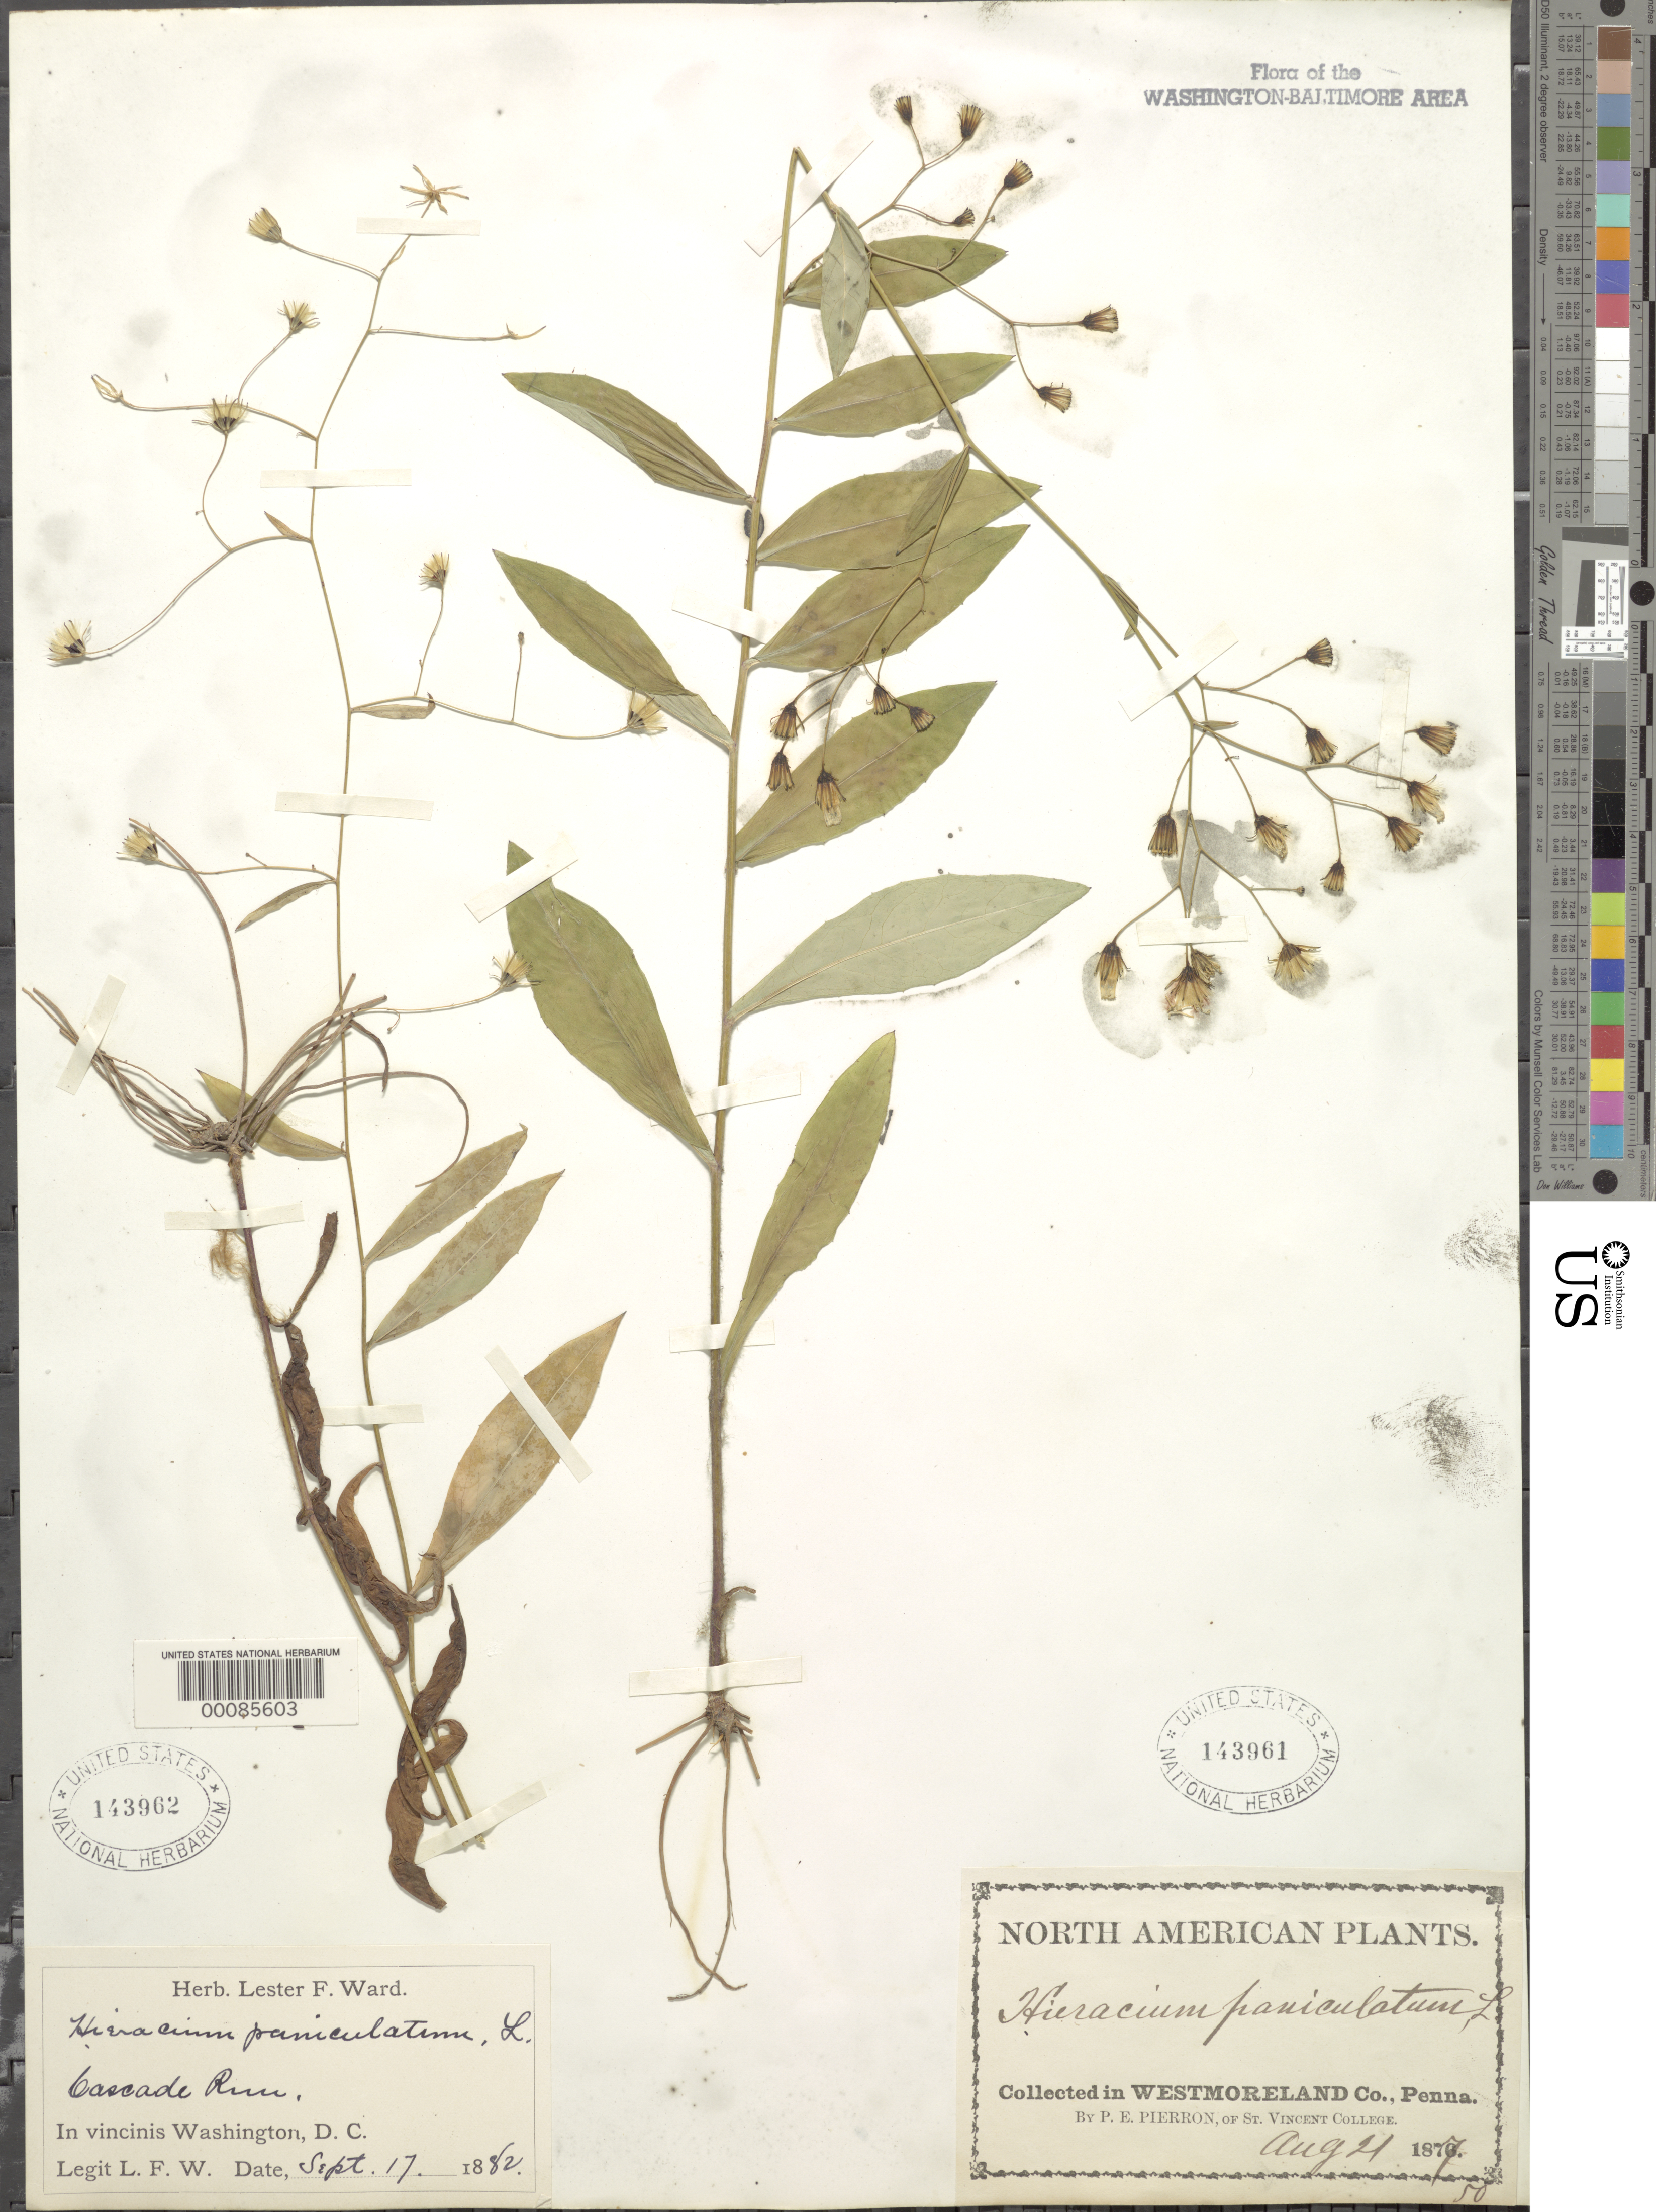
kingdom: Plantae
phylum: Tracheophyta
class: Magnoliopsida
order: Asterales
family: Asteraceae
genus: Hieracium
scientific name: Hieracium paniculatum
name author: L.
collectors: L. F. Ward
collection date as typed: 17 Sep 1882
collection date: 1882-09-17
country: United States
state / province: District of Columbia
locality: Cascade Run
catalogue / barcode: US 143962